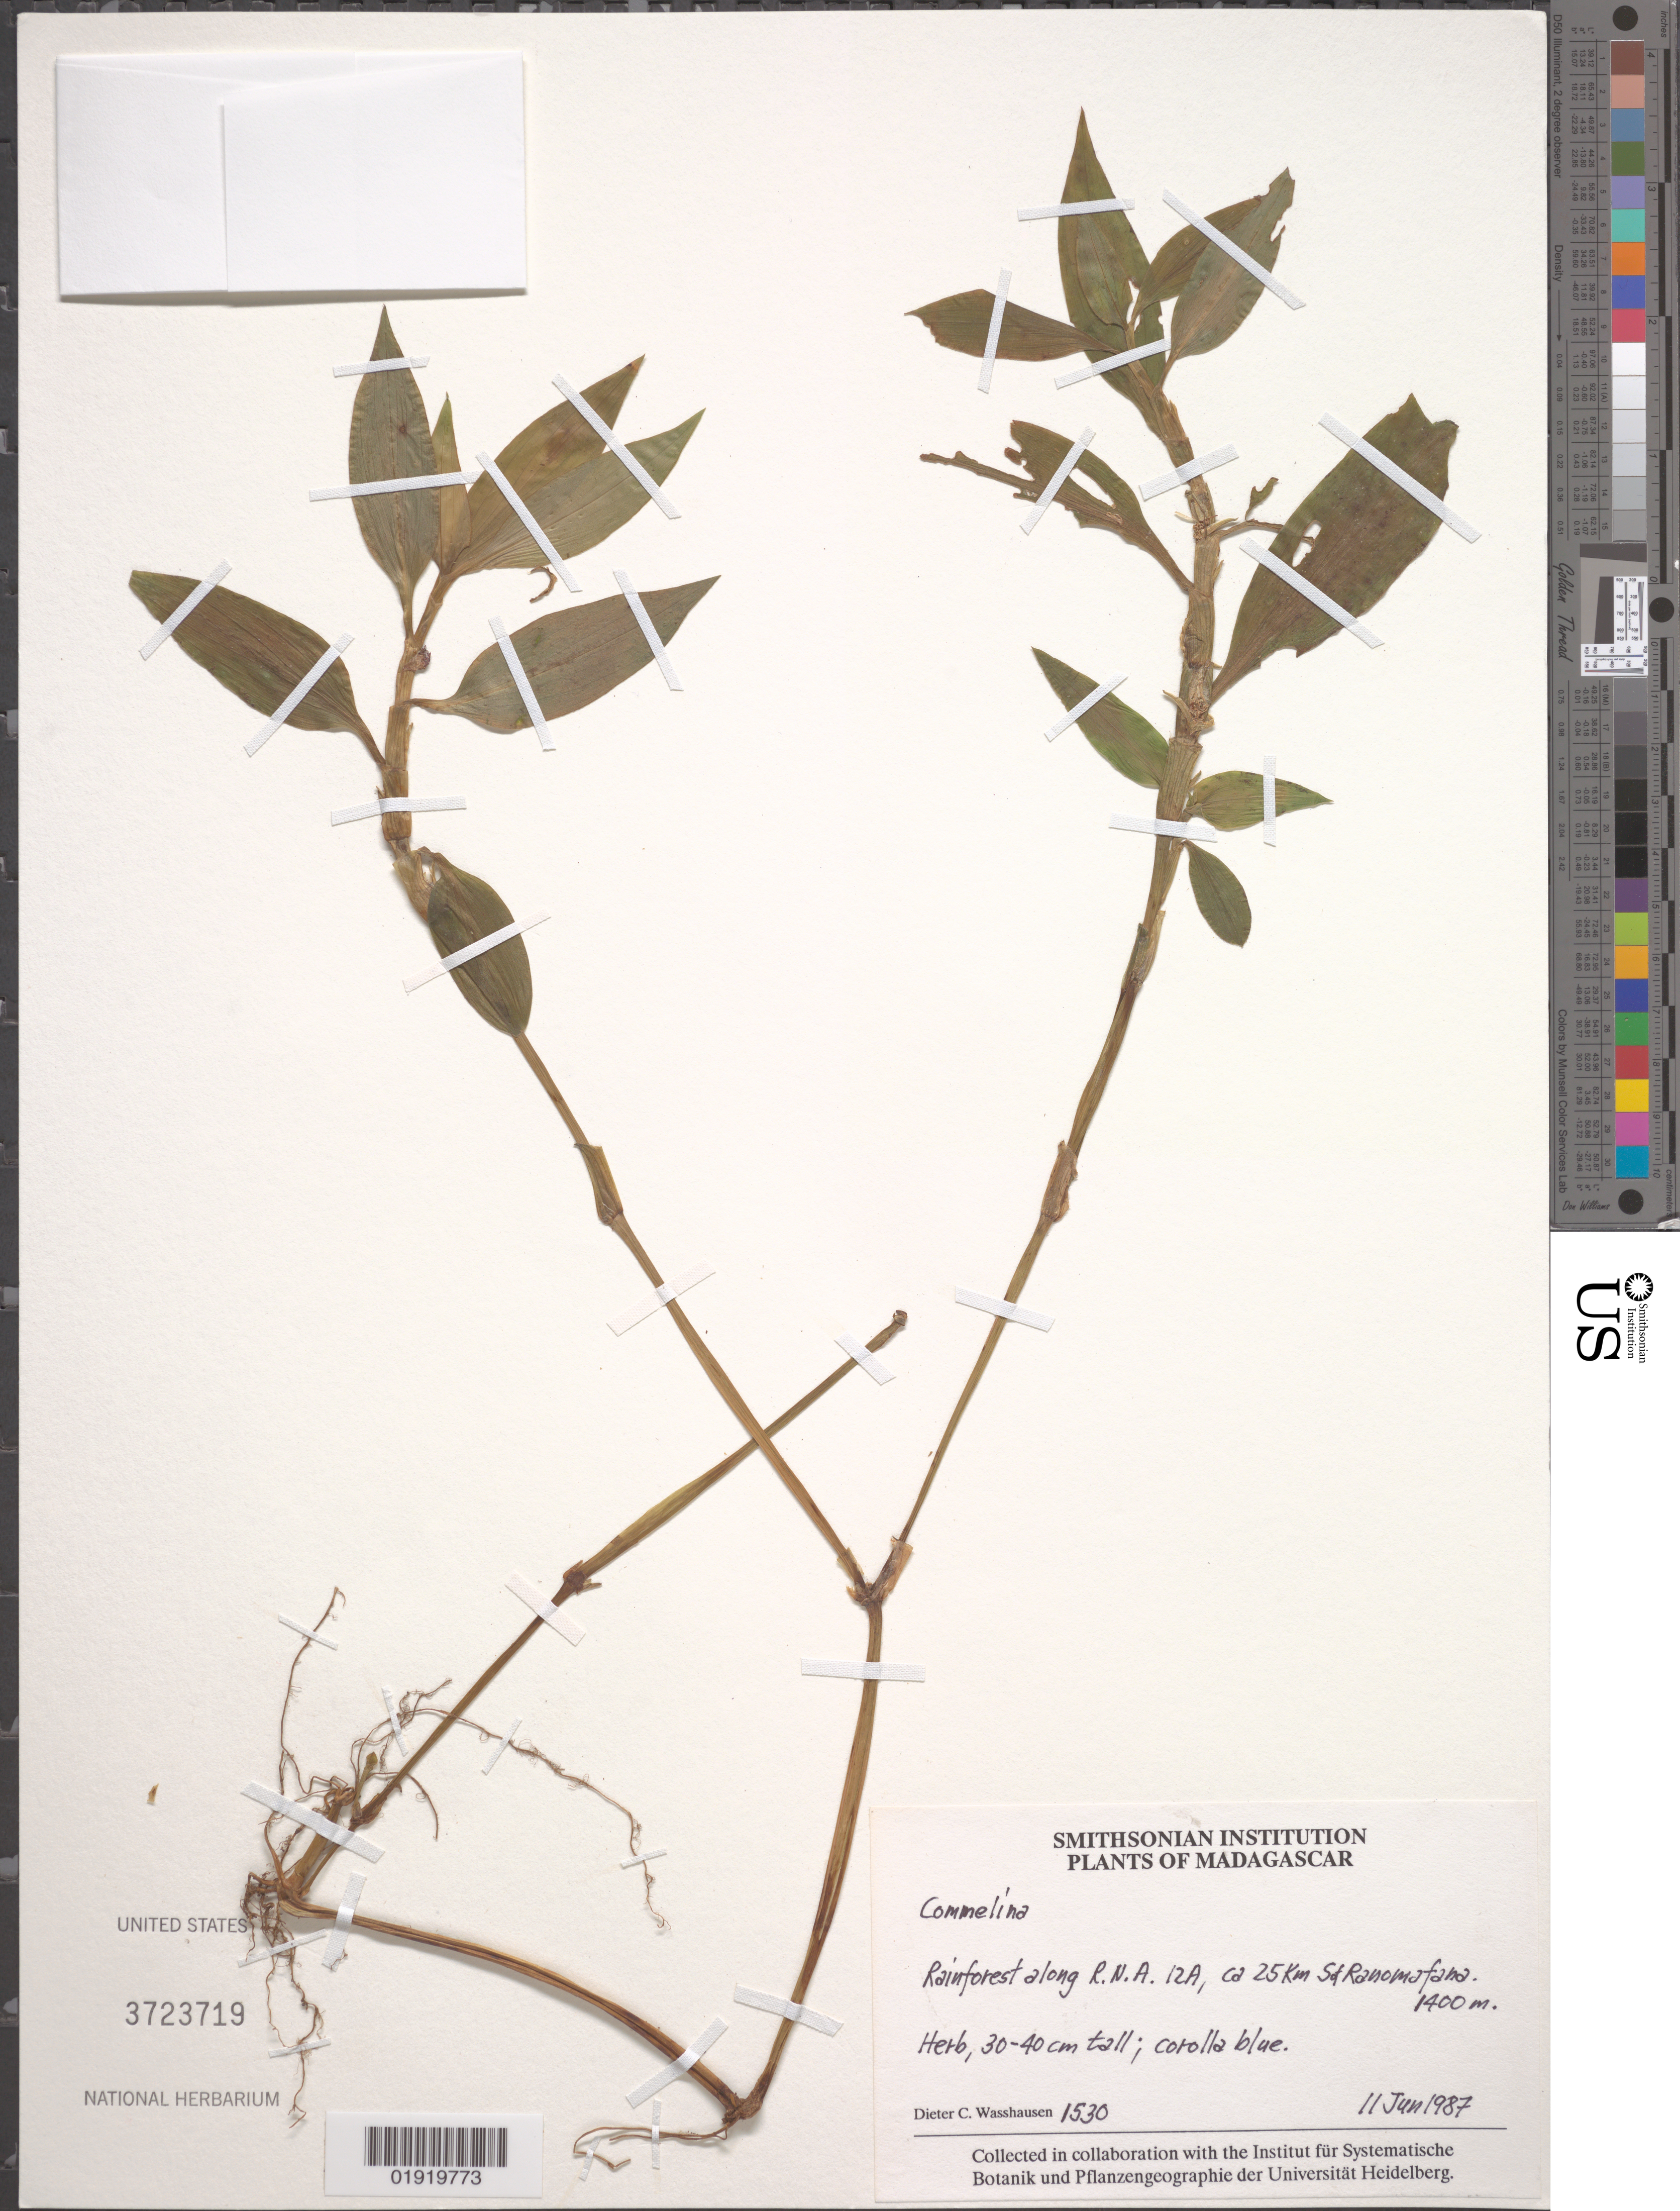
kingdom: Plantae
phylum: Tracheophyta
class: Liliopsida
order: Commelinales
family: Commelinaceae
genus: Commelina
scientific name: Commelina sp.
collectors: D. C. Wasshausen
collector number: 1530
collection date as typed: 11 Jun 1987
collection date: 1987-06-11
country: Madagascar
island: Madagascar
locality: Along R.N.A 12A, ca. 25 km S of Ranomafana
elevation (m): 1400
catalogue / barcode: US 3723719